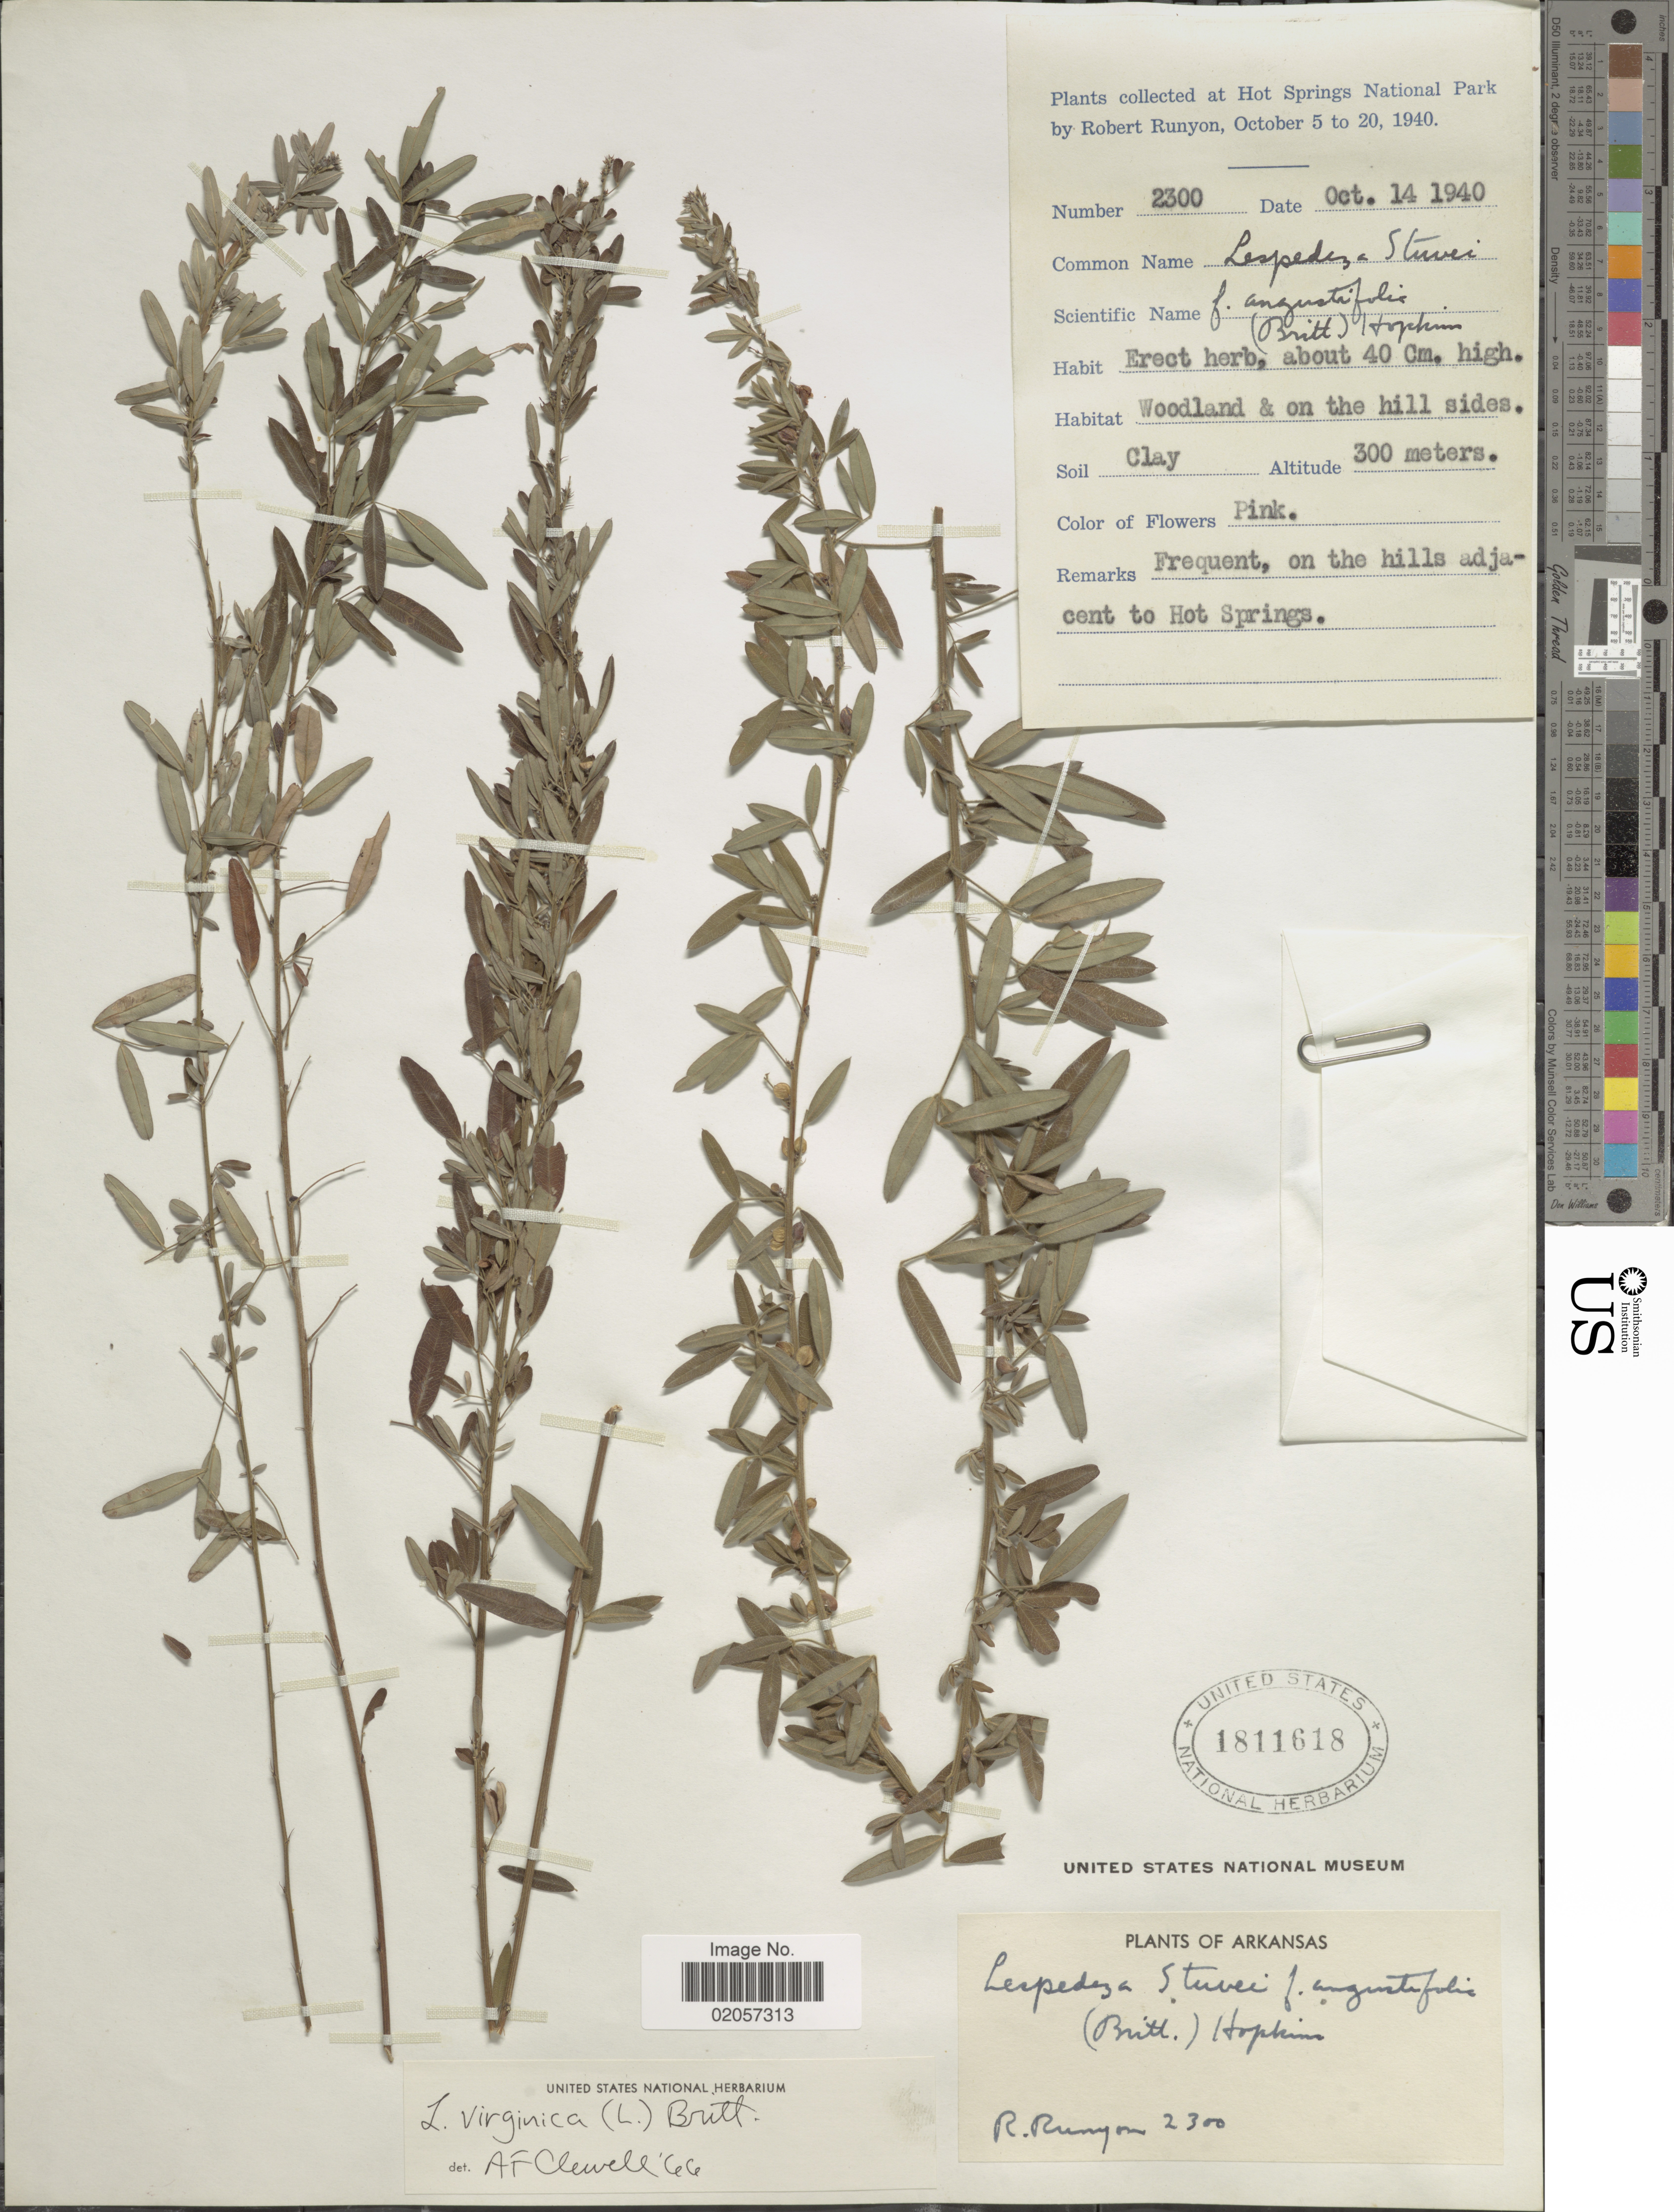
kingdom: Plantae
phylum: Tracheophyta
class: Magnoliopsida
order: Fabales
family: Fabaceae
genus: Lespedeza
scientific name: Lespedeza virginica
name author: (L.) Britton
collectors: R. Runyon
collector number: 2300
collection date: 1940-10-14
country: United States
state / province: Arkansas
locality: Woodland & on the hill sides. Hot springs National Park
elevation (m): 300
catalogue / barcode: US 1811618